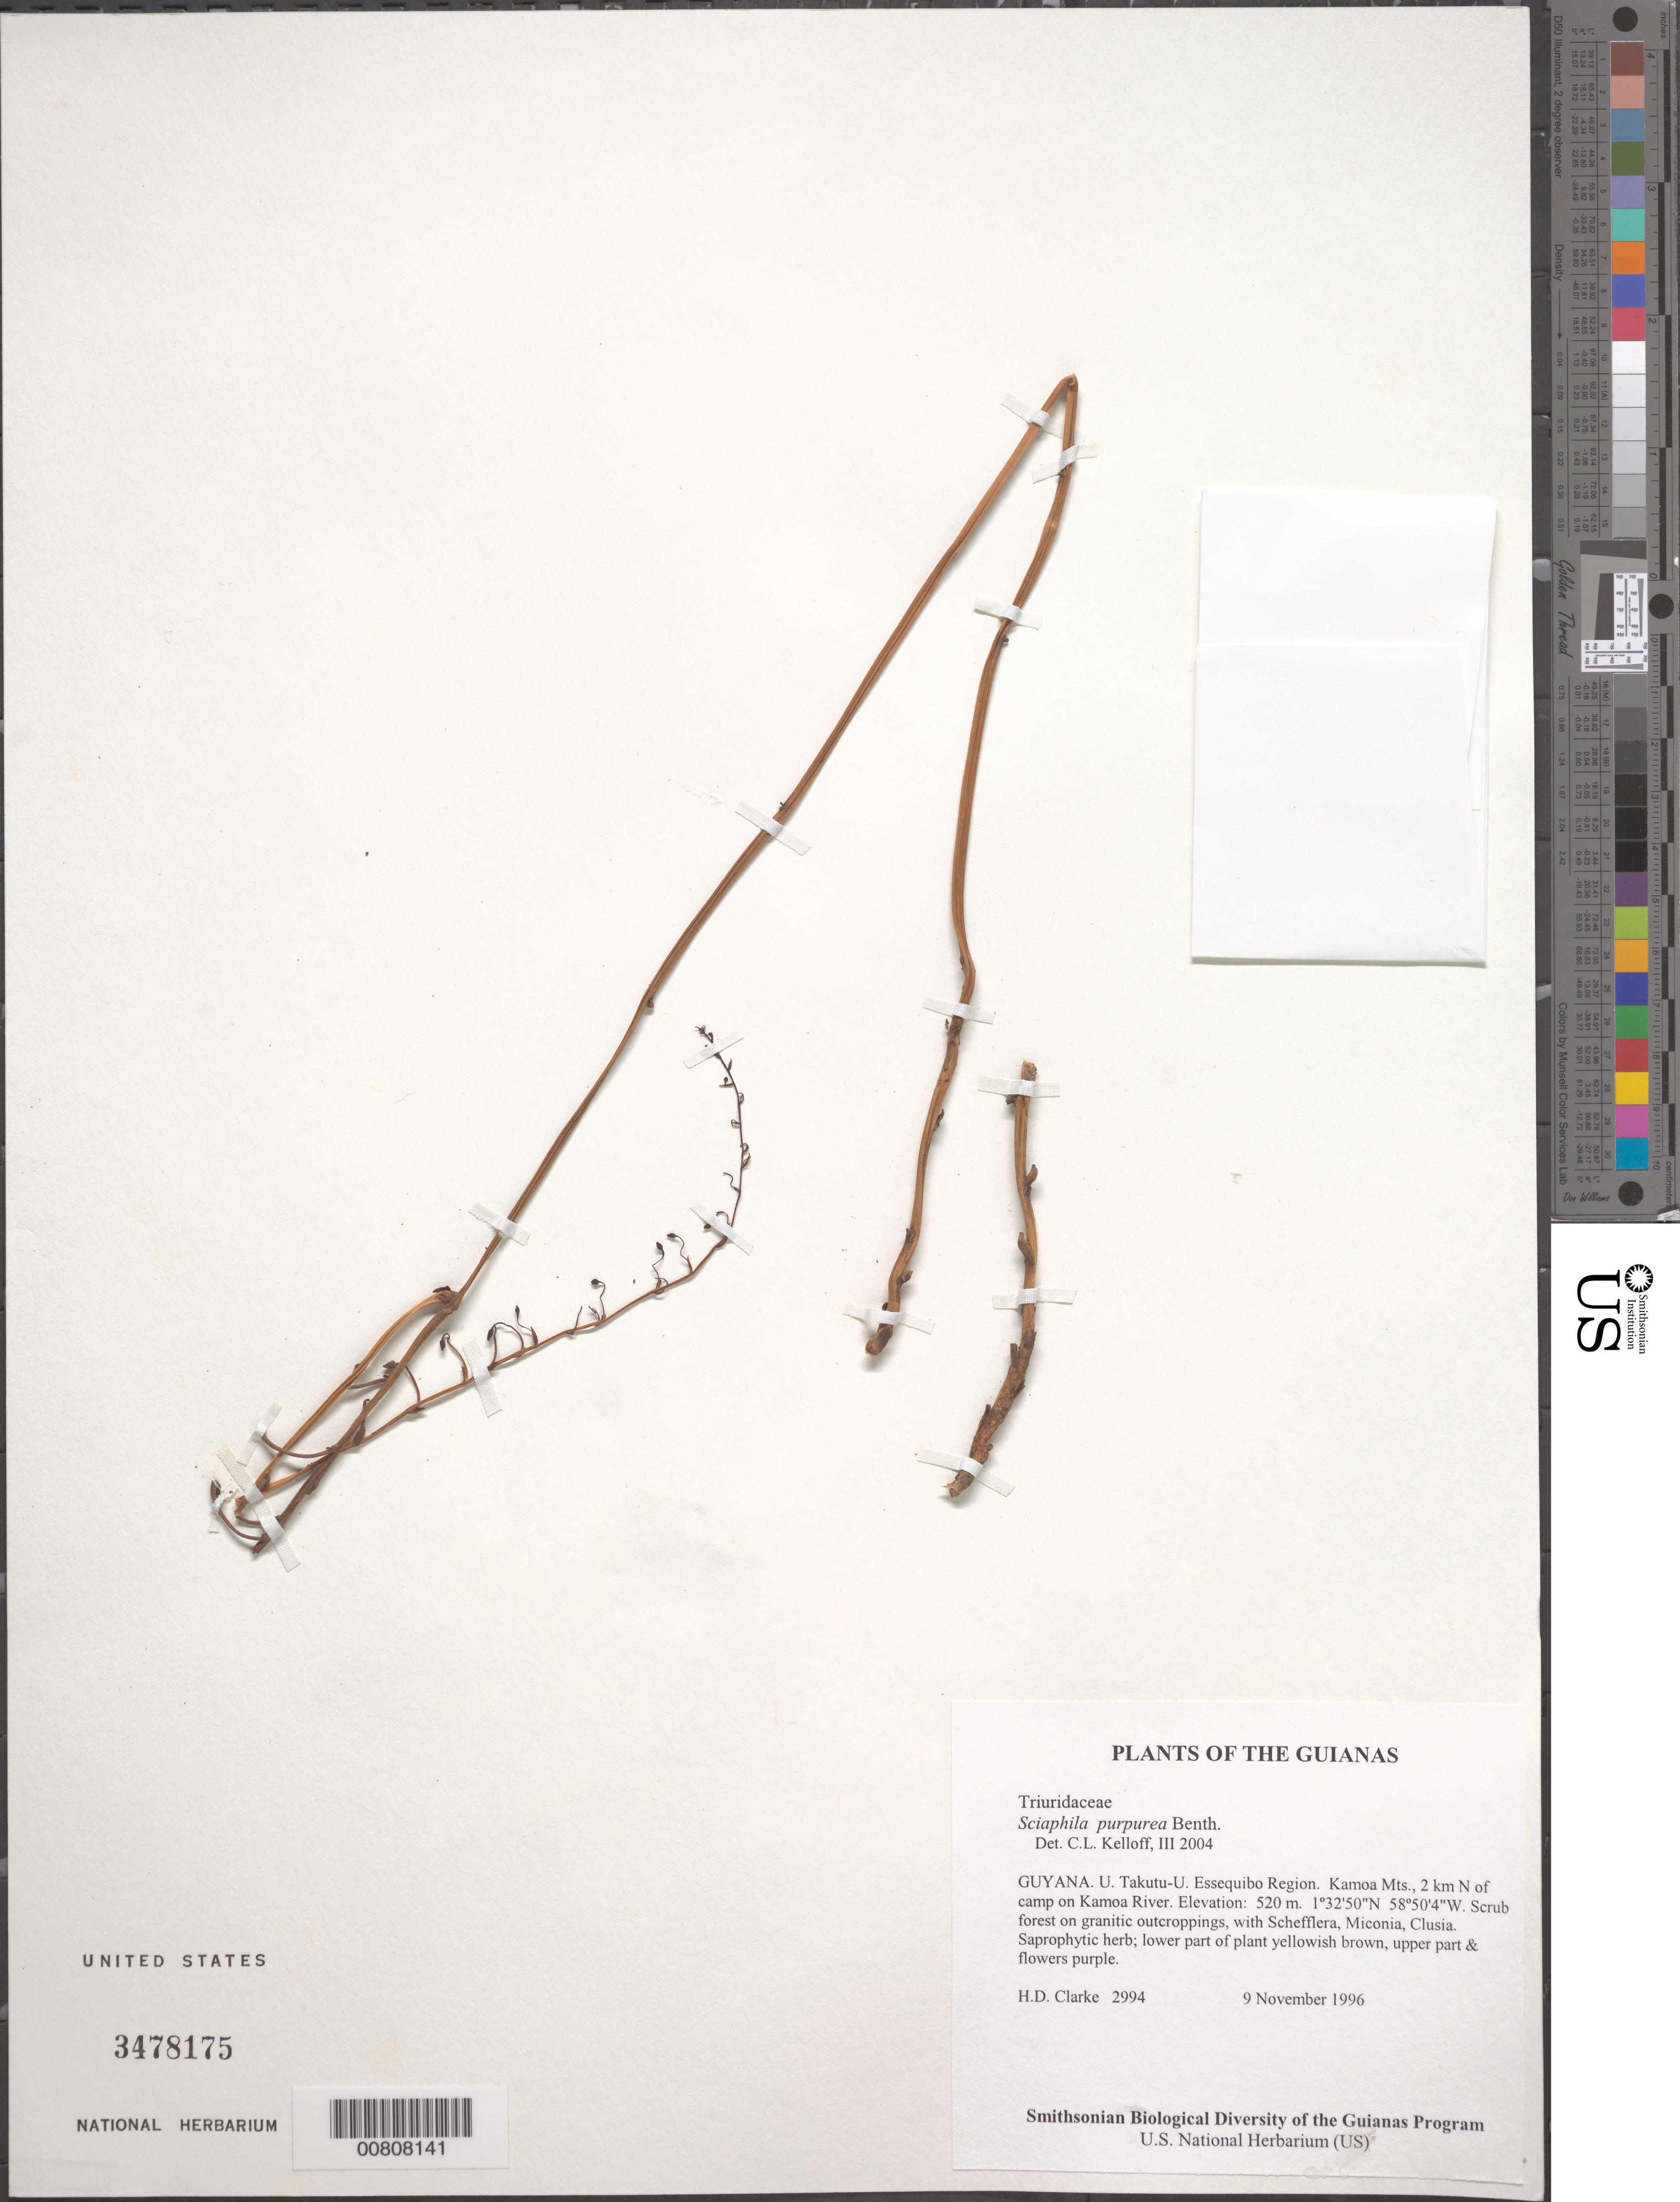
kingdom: Plantae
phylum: Tracheophyta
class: Liliopsida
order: Pandanales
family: Triuridaceae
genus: Sciaphila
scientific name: Sciaphila purpurea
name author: Benth.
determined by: Kelloff, Carol L., (US), Smithsonian Institution - National Museum of Natural History (UNITED STATES)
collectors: H. D. Clarke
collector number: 2994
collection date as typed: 9 November 1996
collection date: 1996-11-09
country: Guyana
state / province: U. Takutu-U. Essequibo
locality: Kamoa Mts., 2 km N of camp on Kamoa River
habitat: Scrub forest on granitic outcroppings, with Schefflera, Miconia, Clusia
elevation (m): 520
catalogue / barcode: US 3478175